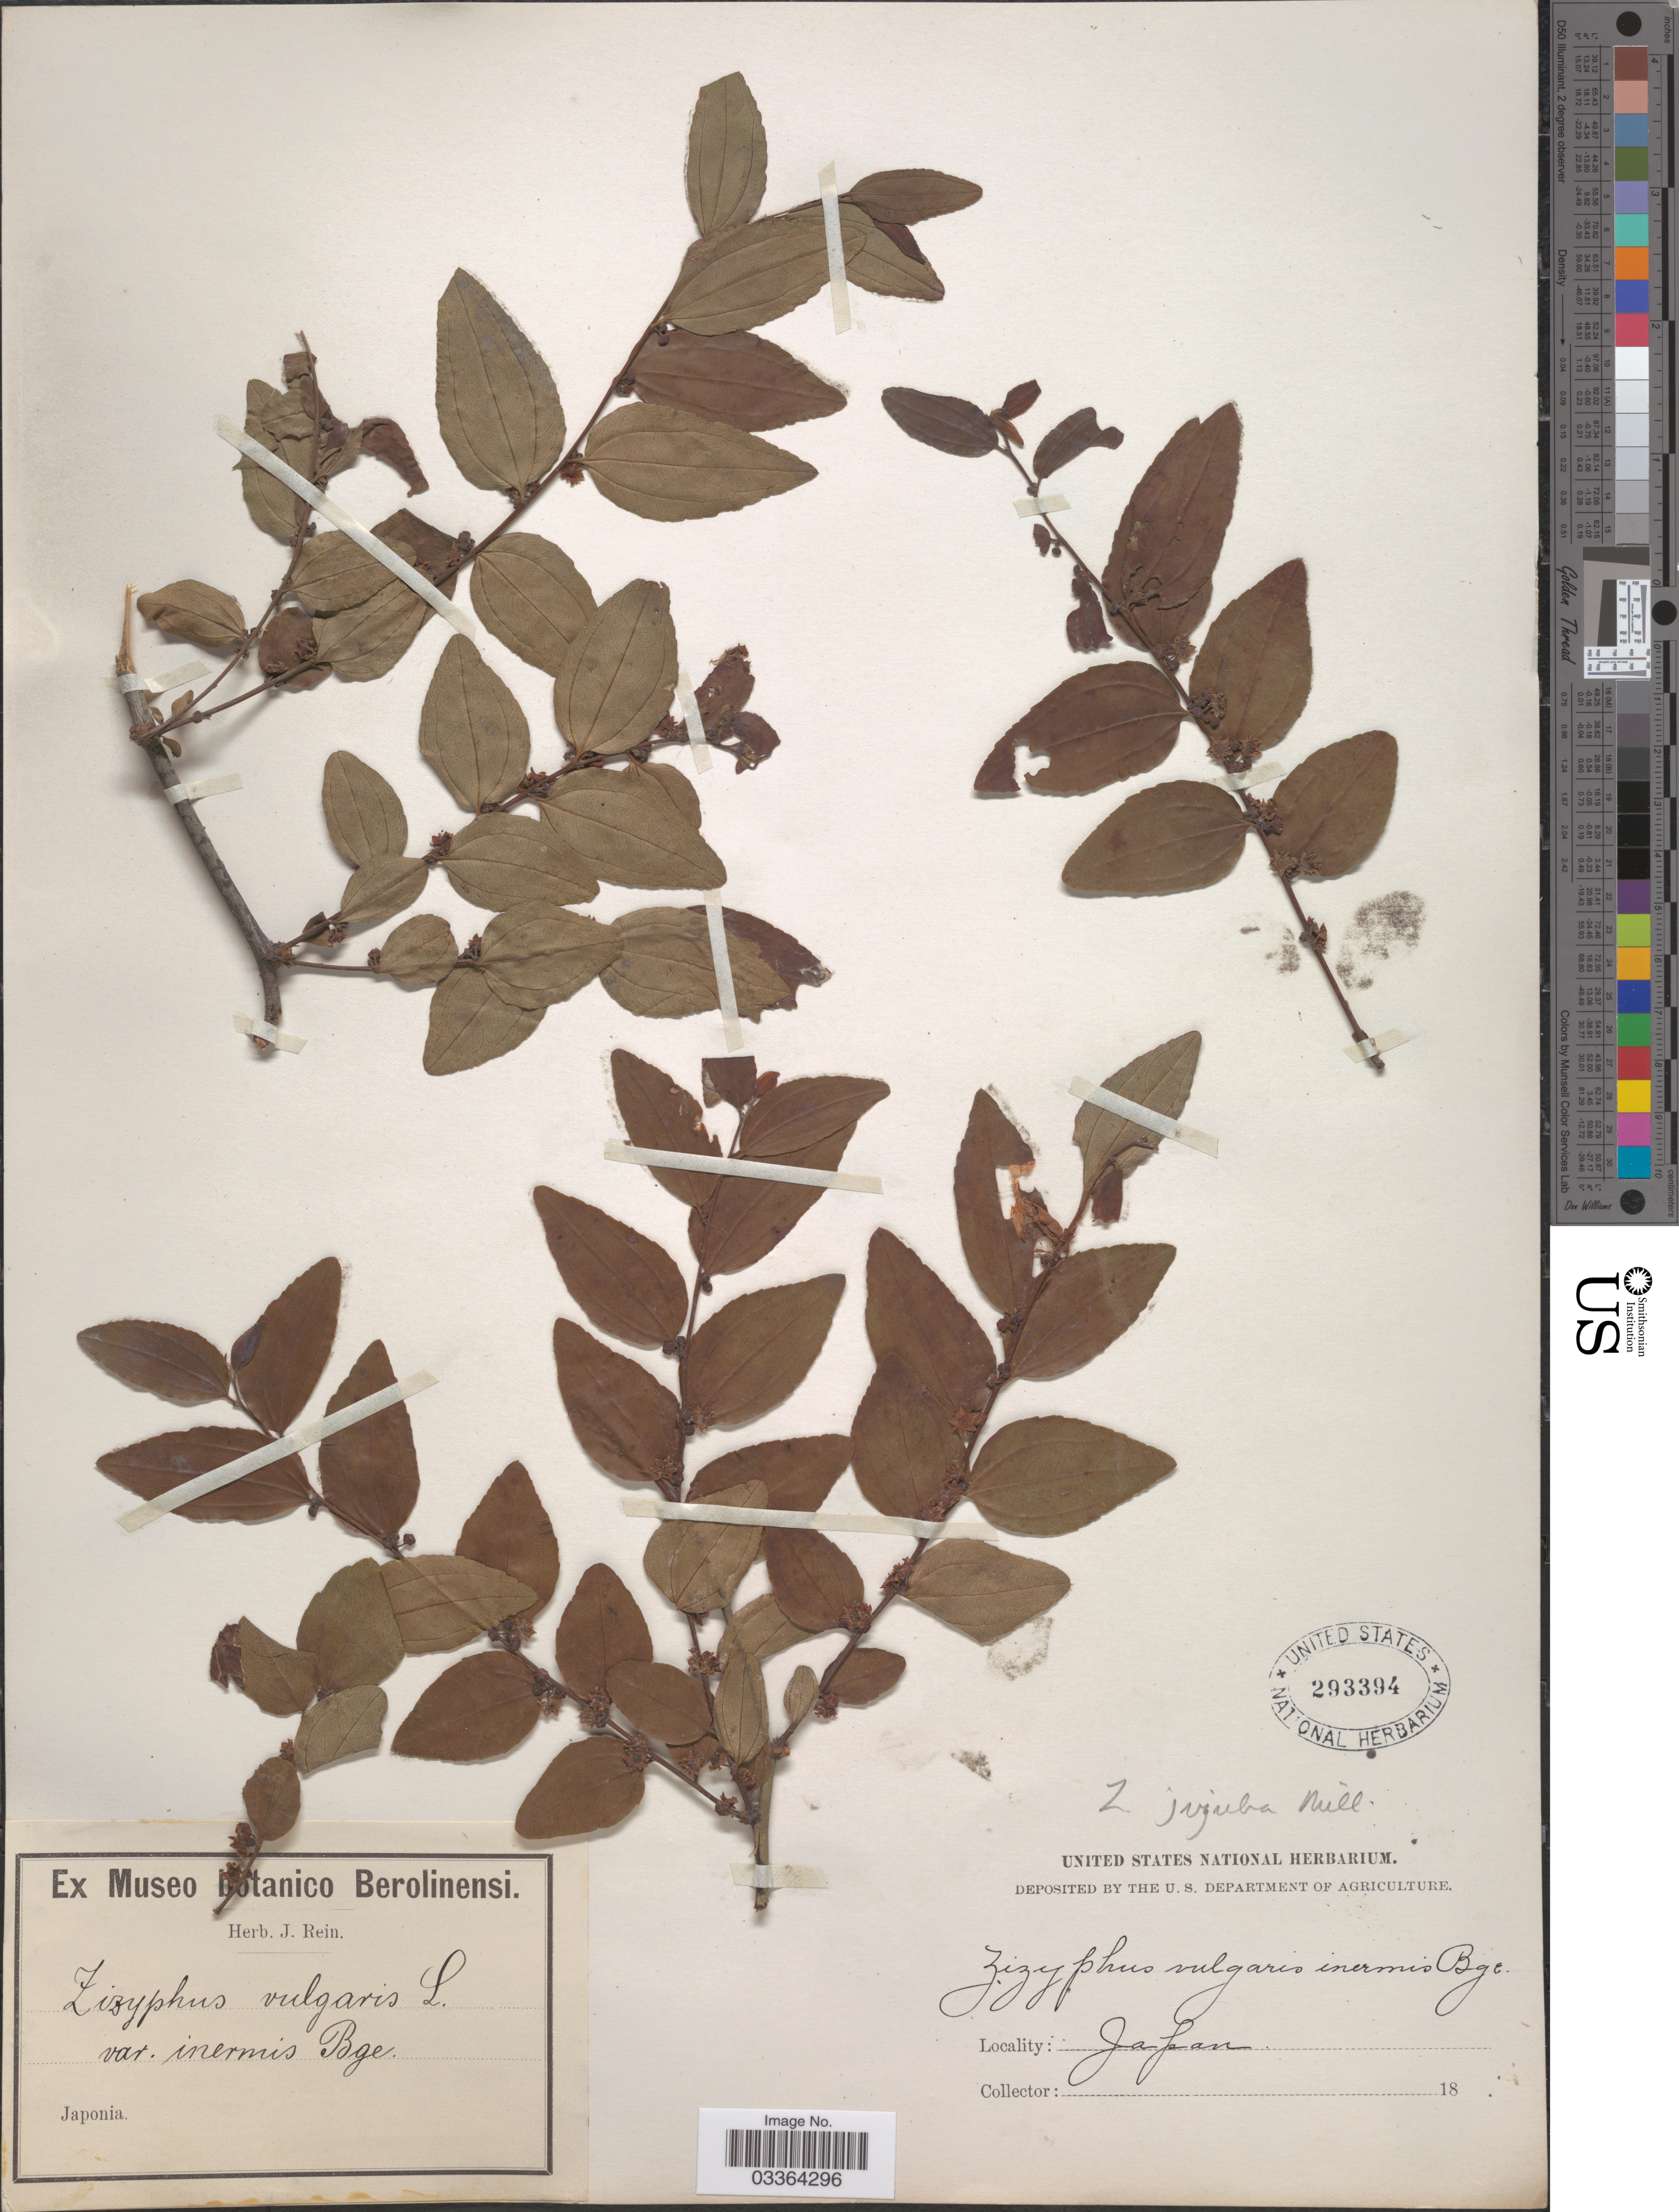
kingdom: Plantae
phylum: Tracheophyta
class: Magnoliopsida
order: Rosales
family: Rhamnaceae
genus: Ziziphus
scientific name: Ziziphus jujuba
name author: Mill.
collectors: ex herb. J. Rein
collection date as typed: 18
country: Japan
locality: Japonia.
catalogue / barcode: US 293394